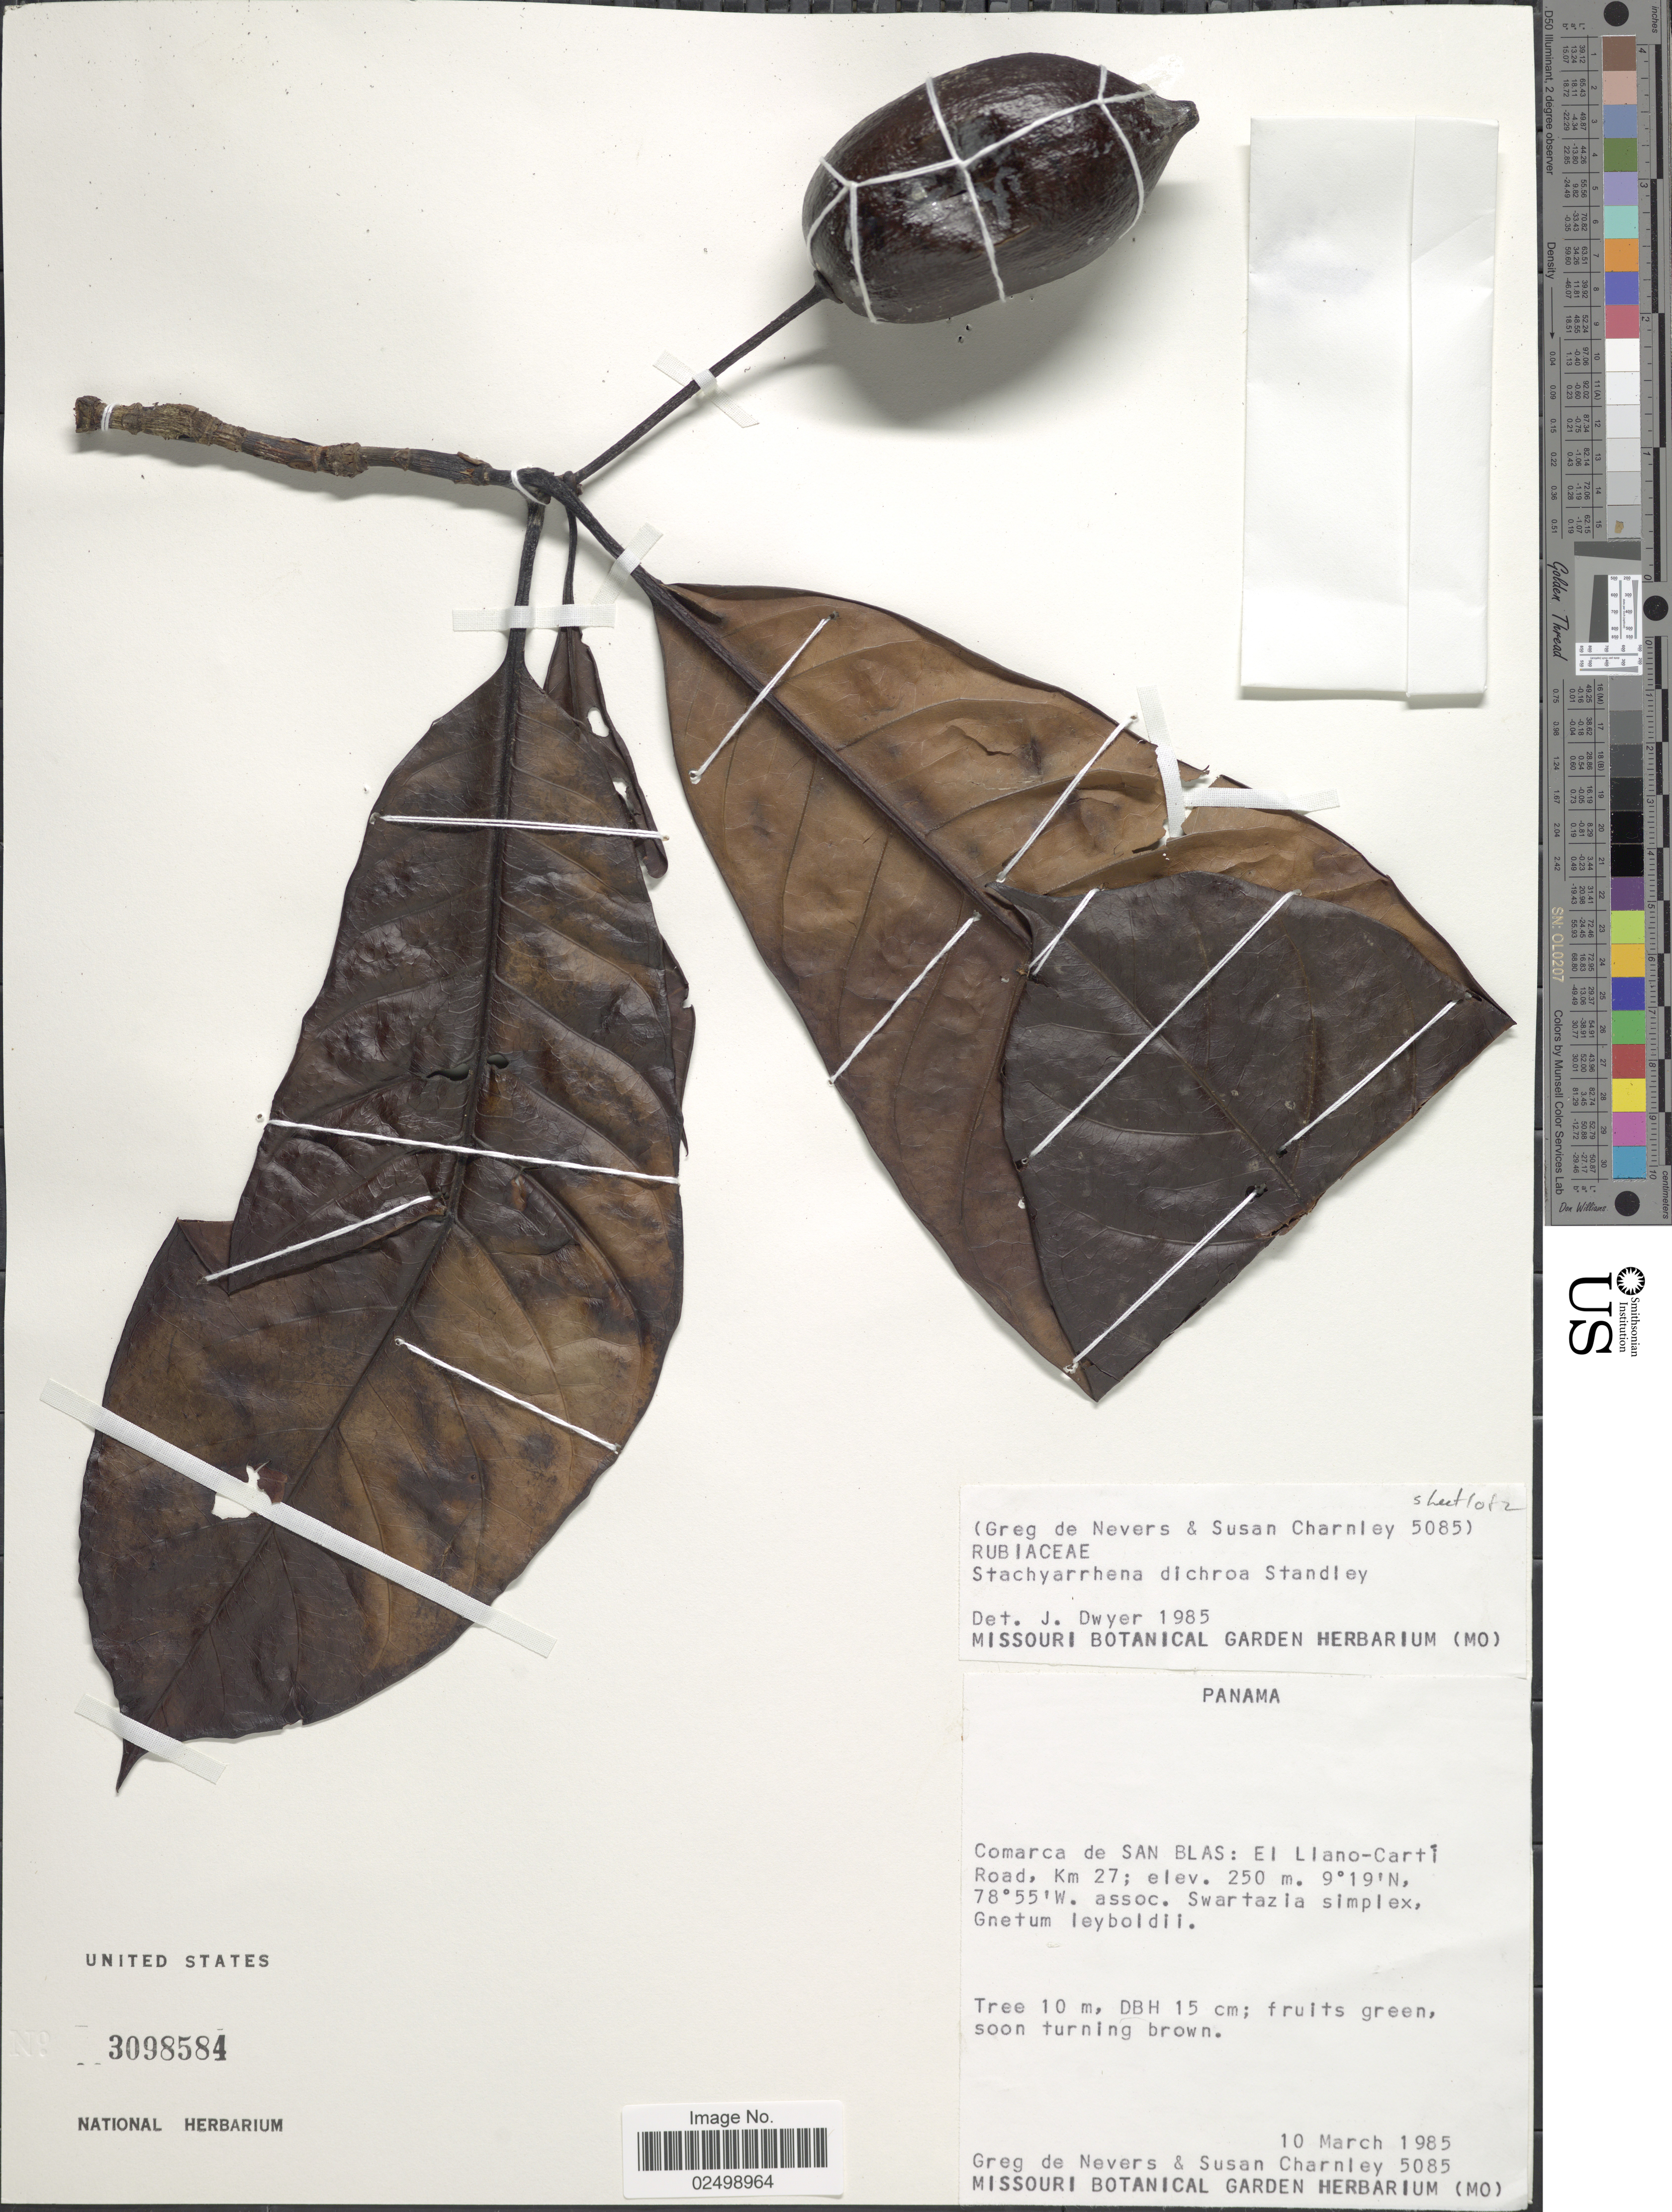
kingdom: Plantae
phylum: Tracheophyta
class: Magnoliopsida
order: Gentianales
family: Rubiaceae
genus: Stachyarrhena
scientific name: Stachyarrhena heterochroa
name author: Standl.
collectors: G. Nevers & S. Charnley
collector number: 5085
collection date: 1985-03-10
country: Panama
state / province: Kuna Yala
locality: Comarca de San Blas: El Llano-Cartí Road, Km 27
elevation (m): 250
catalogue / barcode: US 3098584